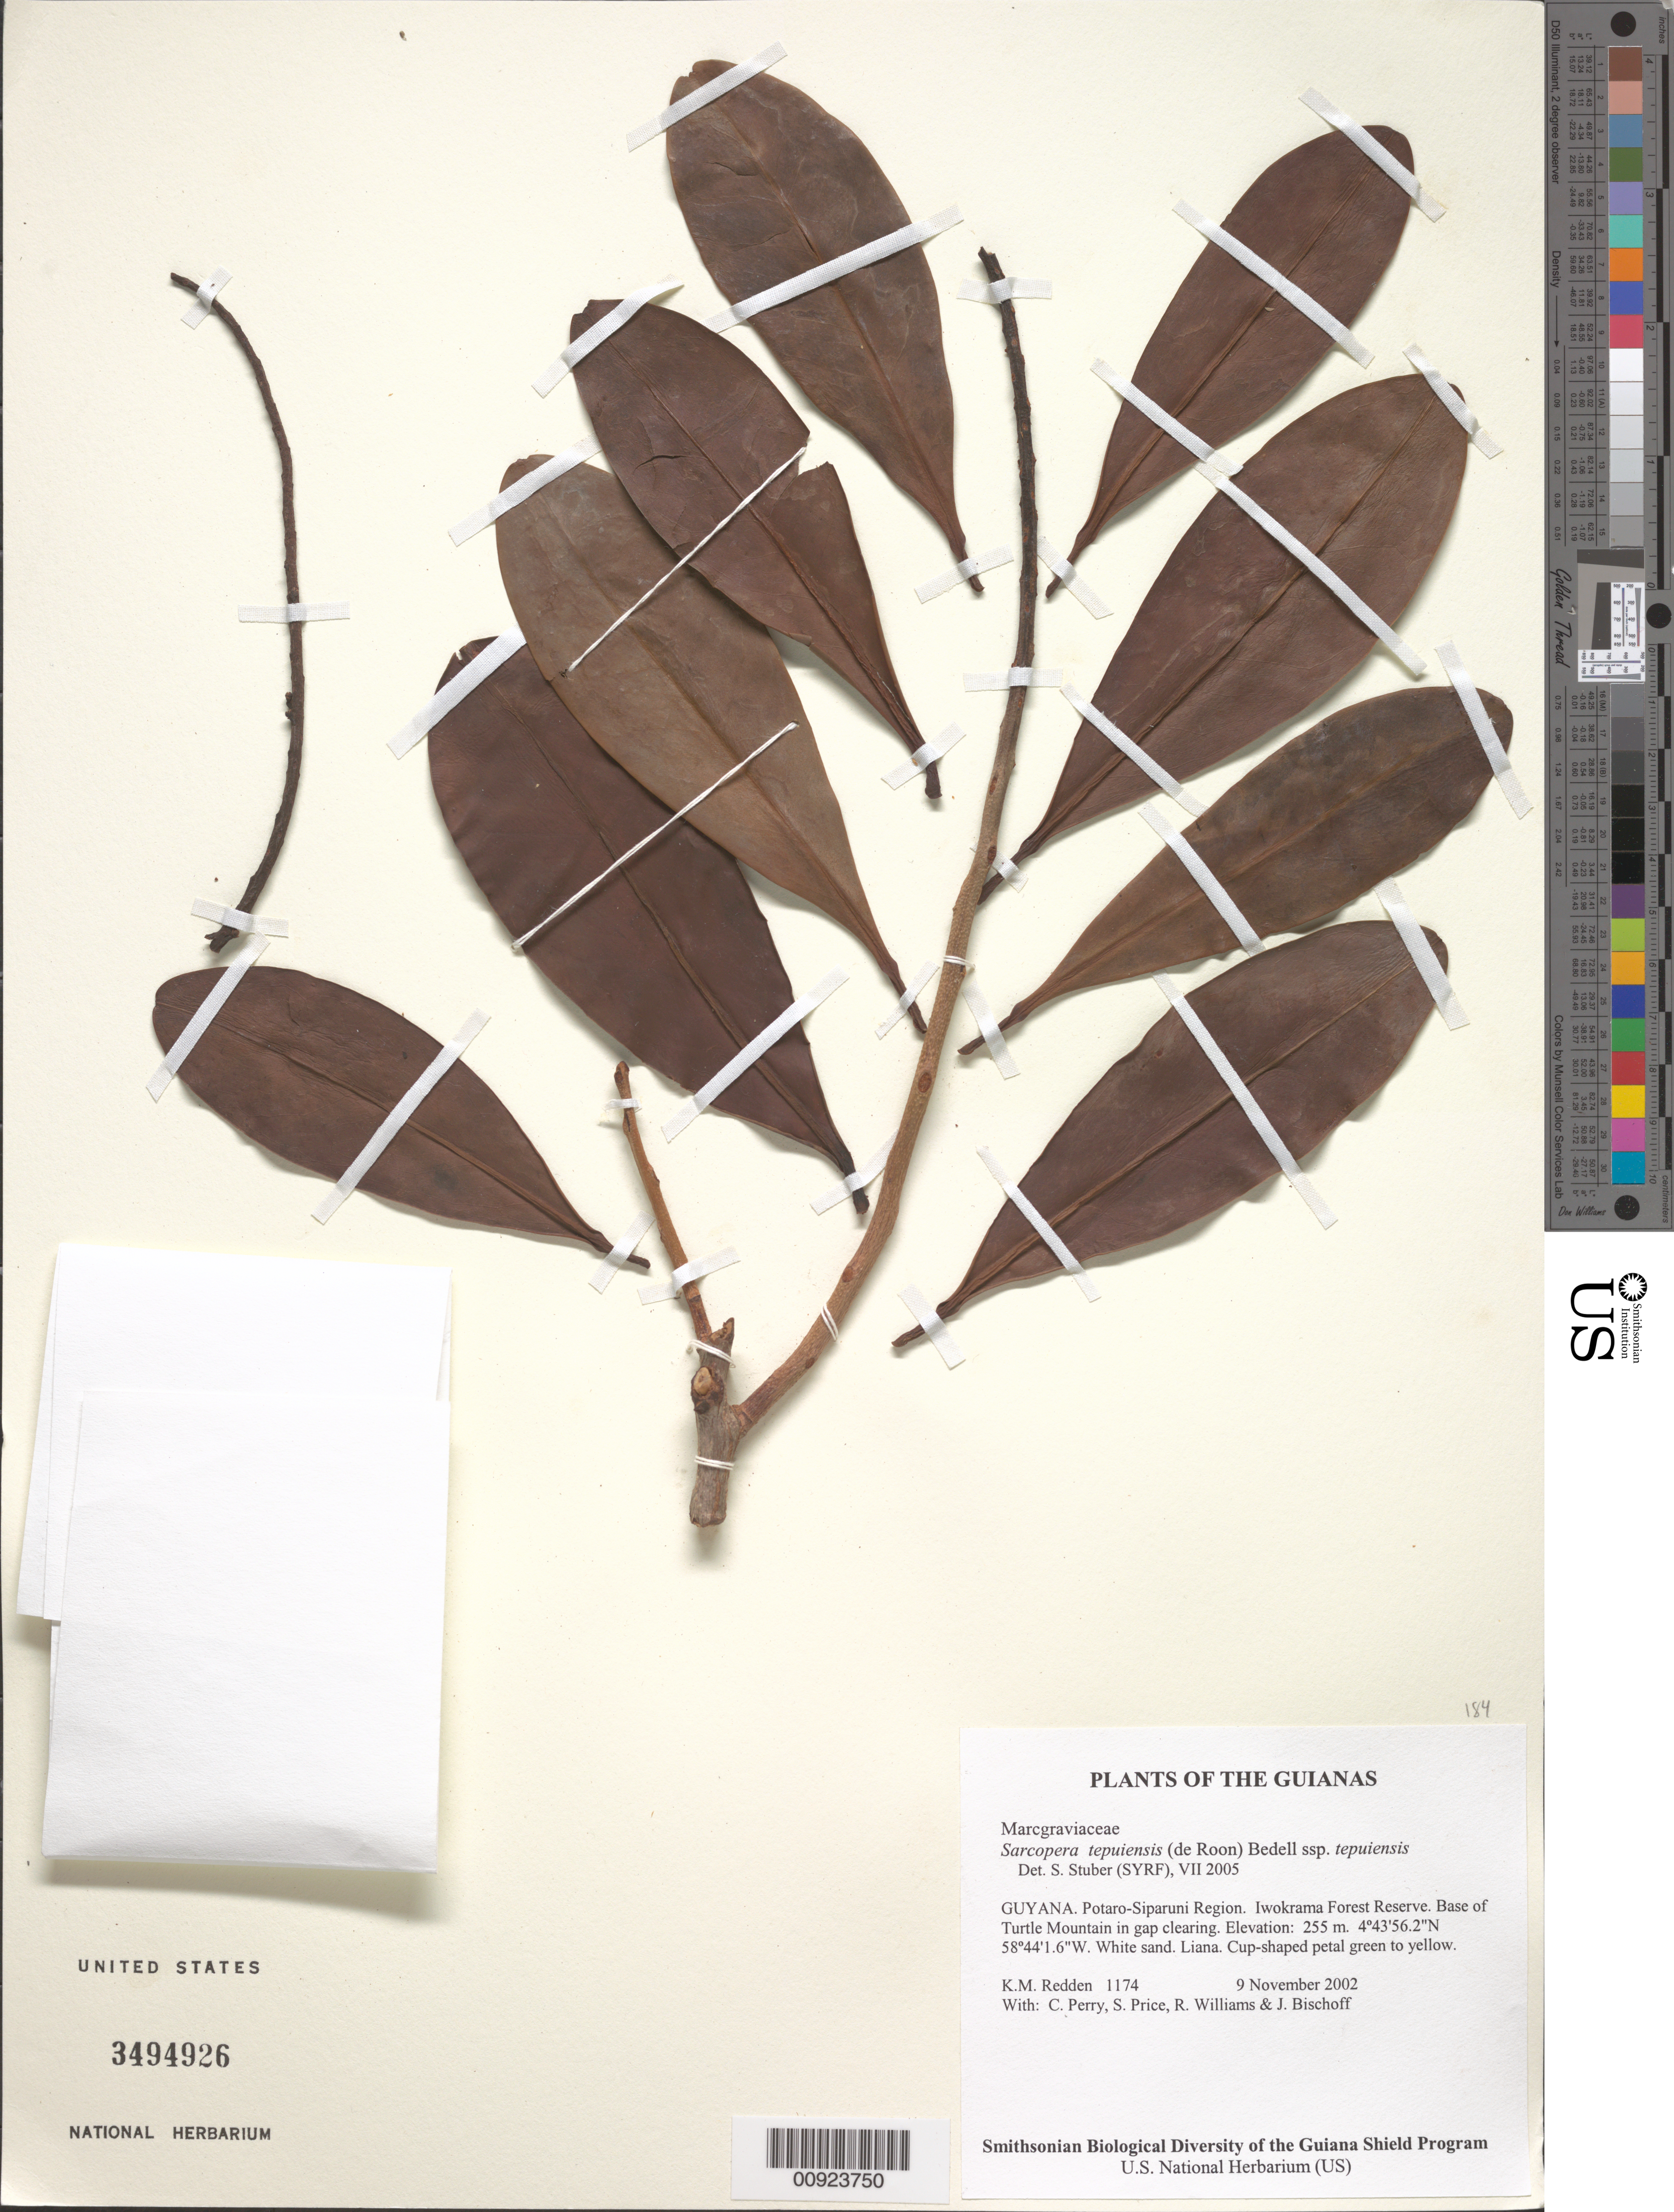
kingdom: Plantae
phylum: Tracheophyta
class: Magnoliopsida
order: Ericales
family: Marcgraviaceae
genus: Sarcopera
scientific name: Sarcopera tepuiensis subsp. tepuiensis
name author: (de Roon) Bedell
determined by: Stuber, S.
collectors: K. M. Redden, C. Perry, S. Price, R. Williams & J. Bischoff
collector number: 1174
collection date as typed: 9 November 2002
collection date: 2002-11-09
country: Guyana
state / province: Potaro-Siparuni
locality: Iwokrama Forest Reserve. Base of Turtle Mountain in gap clearing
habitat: White sand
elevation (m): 255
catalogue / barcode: US 3494926